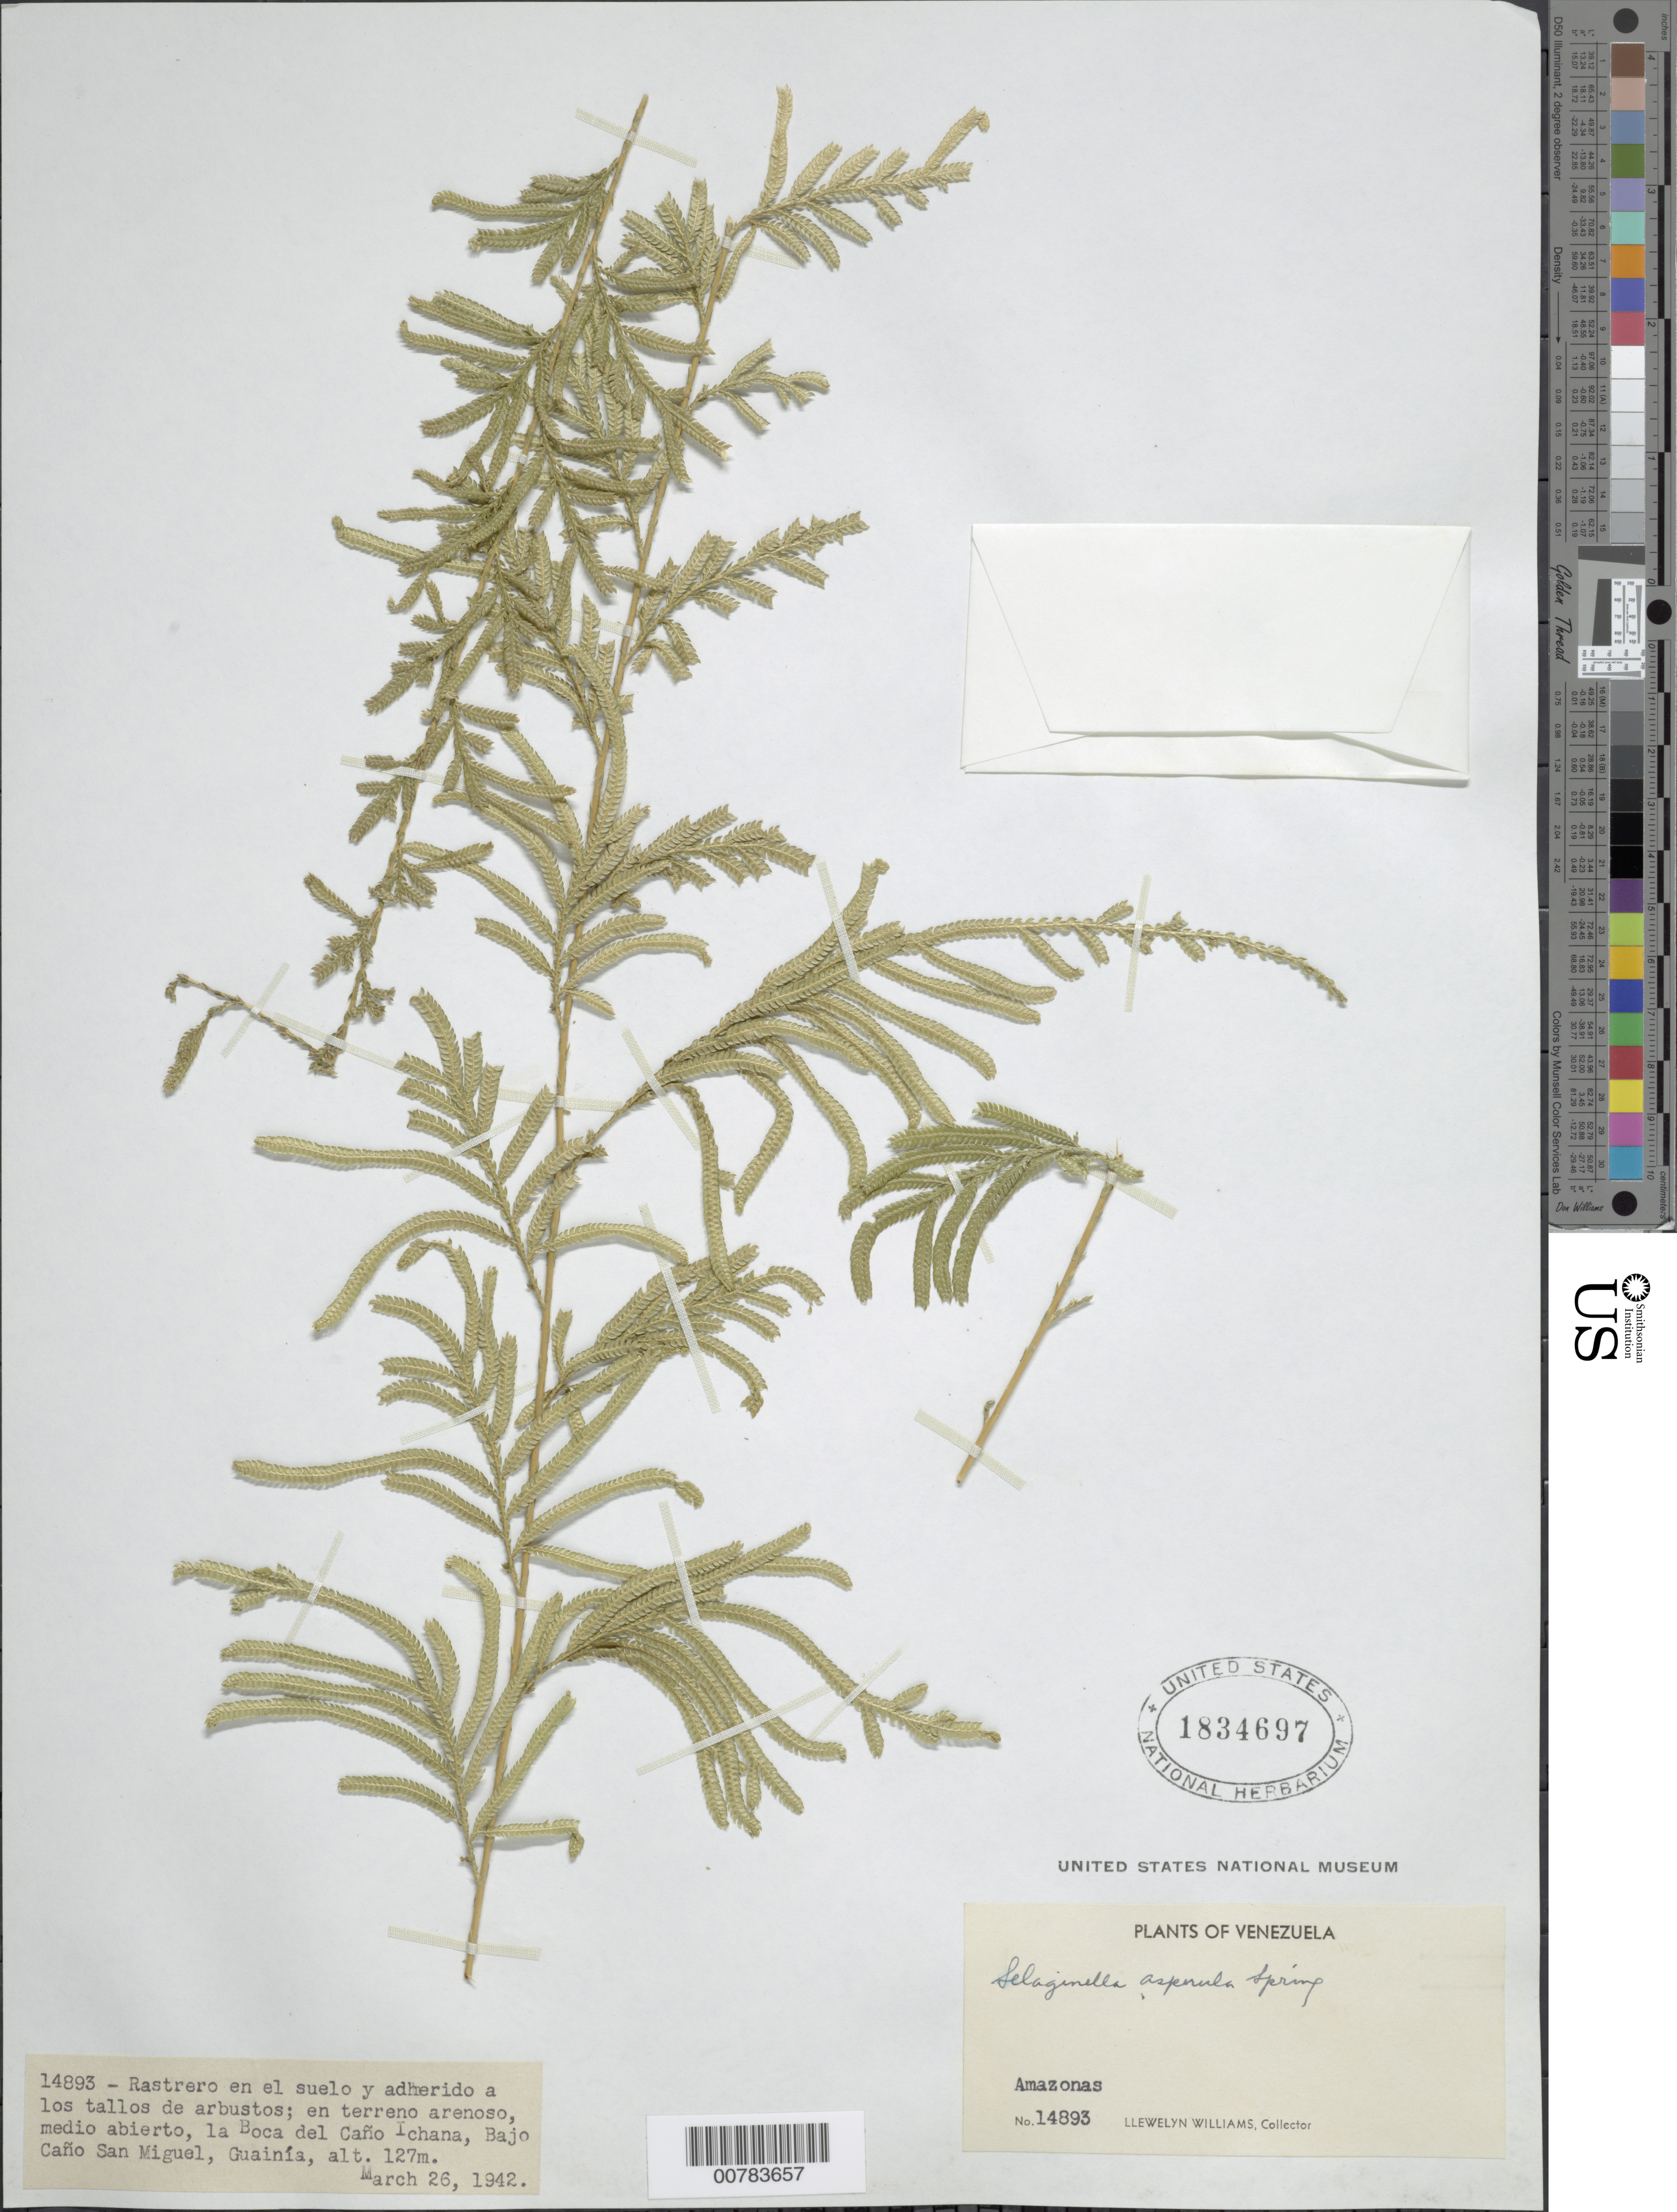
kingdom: Plantae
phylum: Tracheophyta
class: Lycopodiopsida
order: Selaginellales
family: Selaginellaceae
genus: Selaginella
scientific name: Selaginella asperula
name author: Spring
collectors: Ll. Williams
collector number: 14897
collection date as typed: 26-Mar-42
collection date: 1942-03-26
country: Venezuela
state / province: Amazonas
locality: Caño Ichana, Bajo Caño San Miguel, Río Guainía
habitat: Terreno arenoso, medio abierto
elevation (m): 120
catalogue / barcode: US 1834697